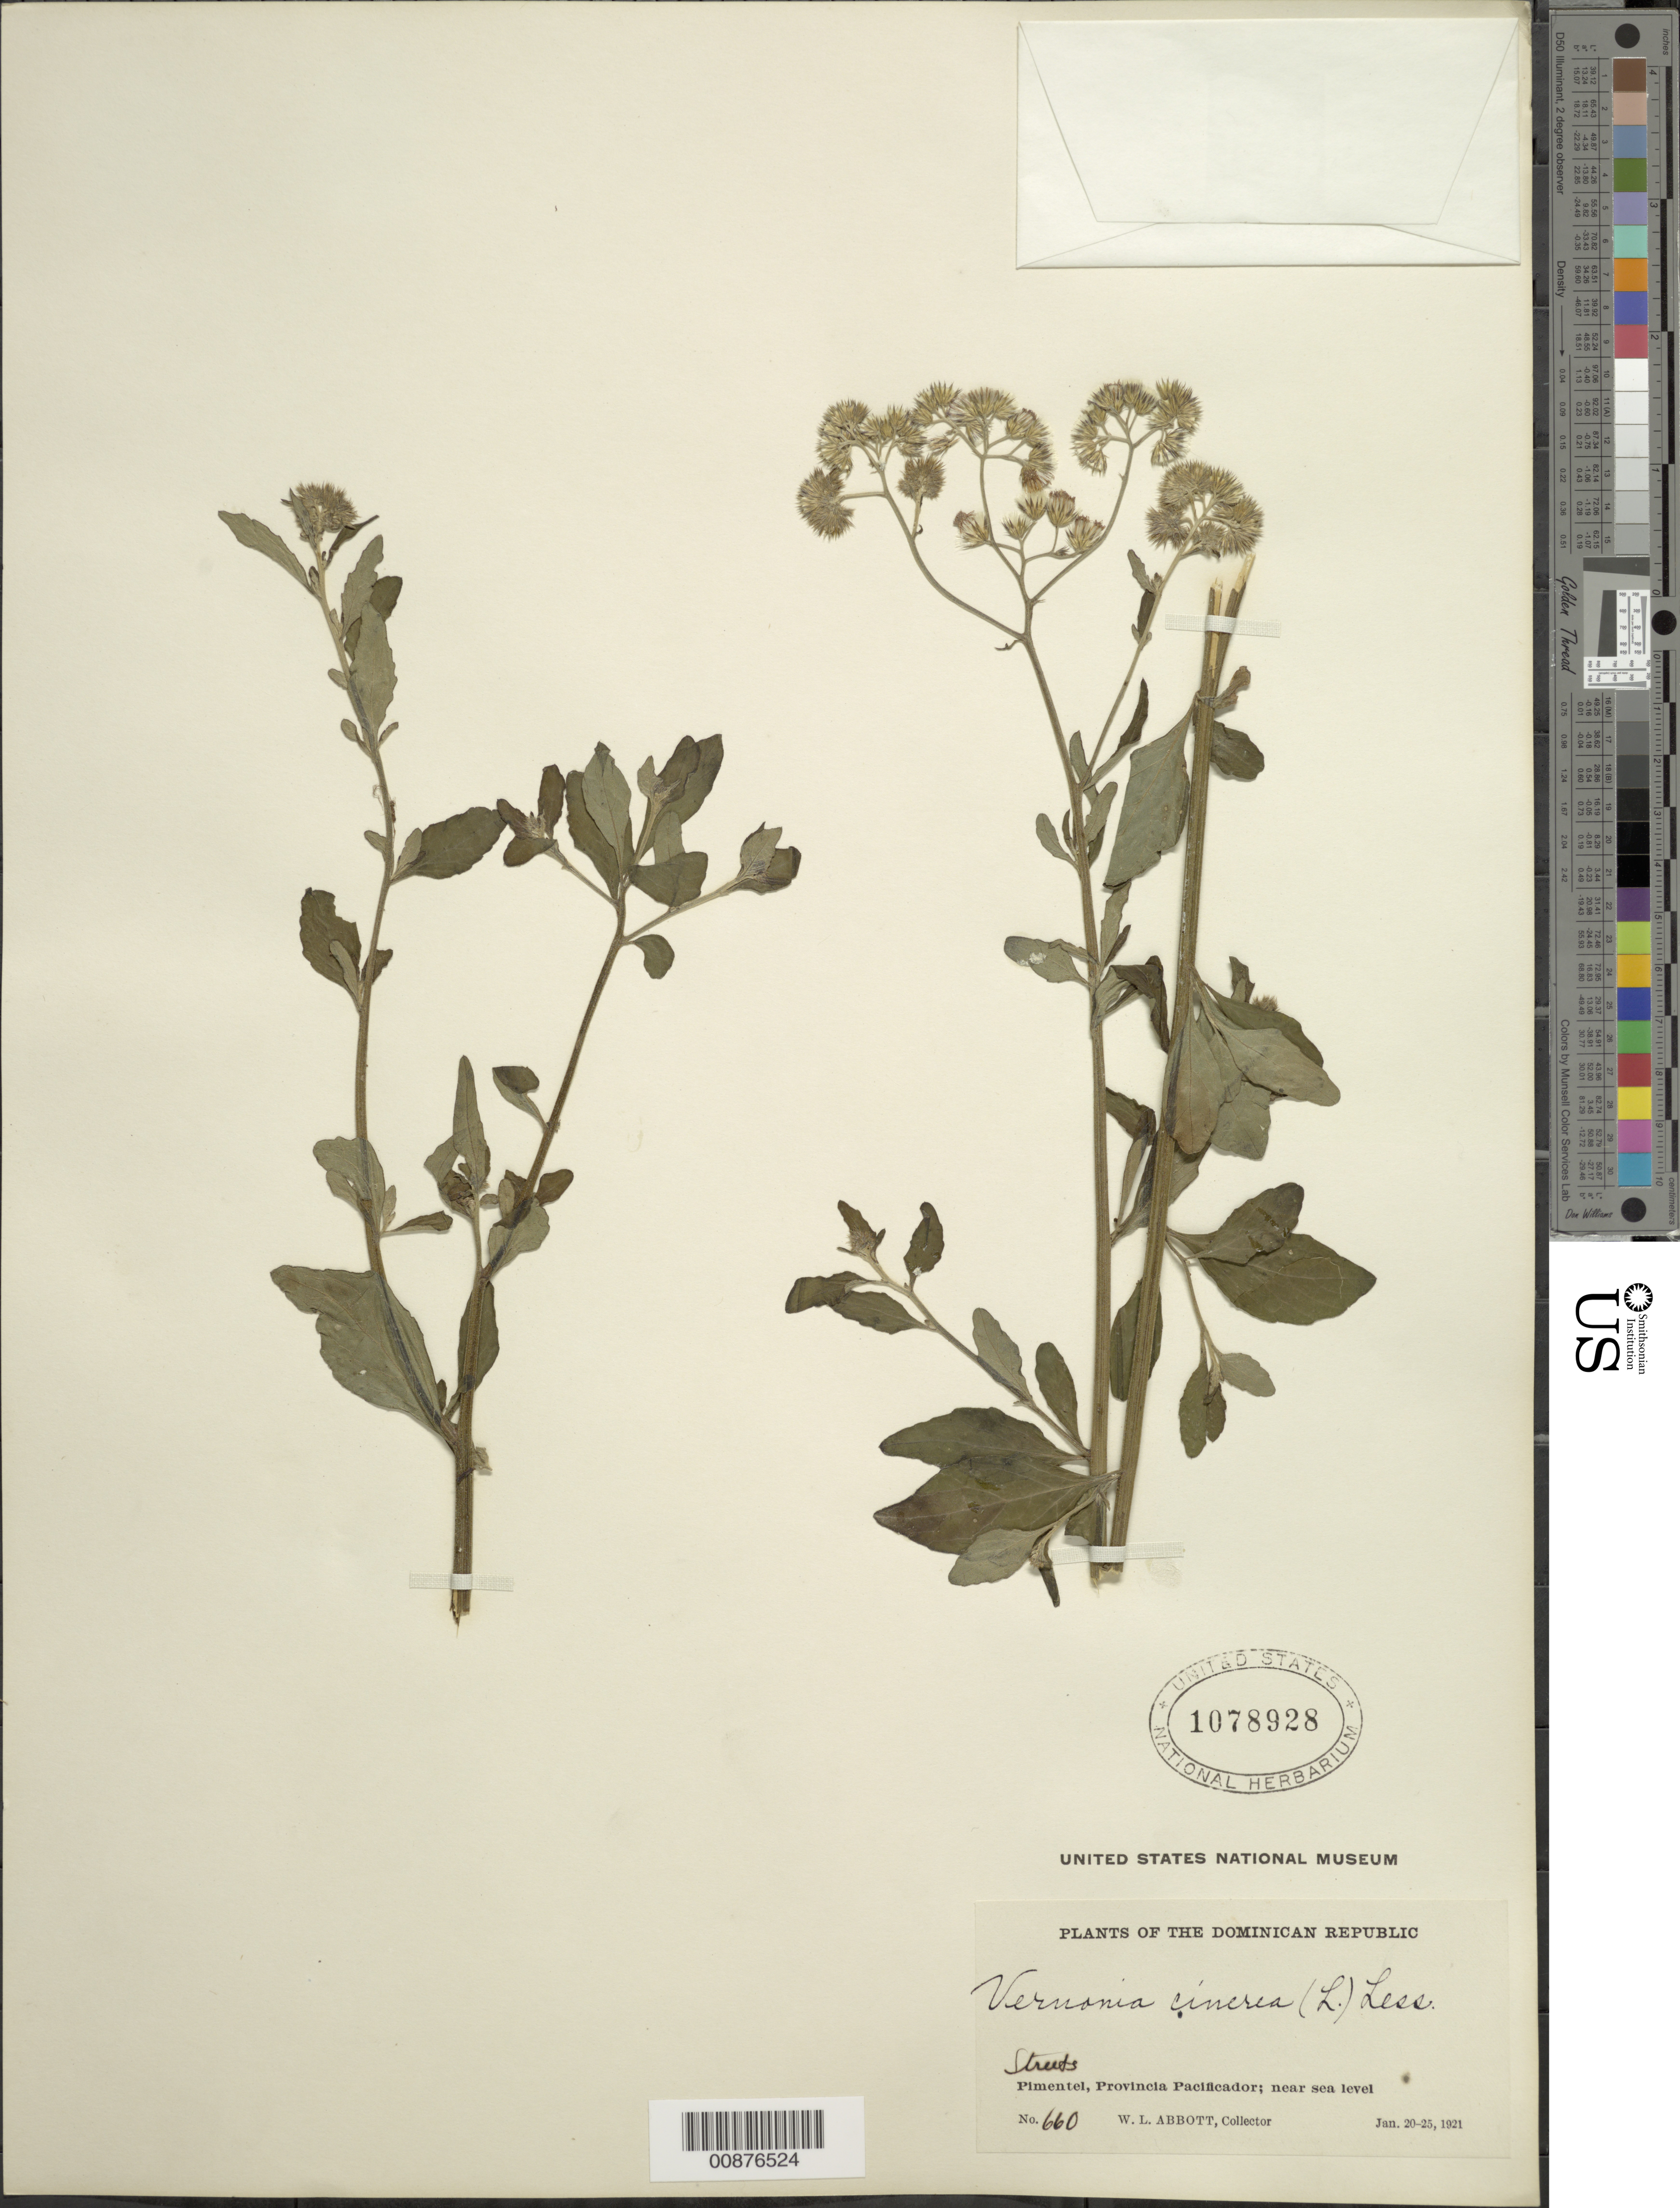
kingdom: Plantae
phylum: Tracheophyta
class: Magnoliopsida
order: Asterales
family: Asteraceae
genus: Cyanthillium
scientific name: Cyanthillium cinereum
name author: (L.) H. Rob.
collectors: W. L. Abbott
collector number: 660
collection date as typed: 20 Jan 1921 to 25 Jan 1921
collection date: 1921-01-20/1921-01-25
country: Dominican Republic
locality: Pimentel, Provincia Pacificador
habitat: Streets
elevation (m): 0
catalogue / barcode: US 1078928